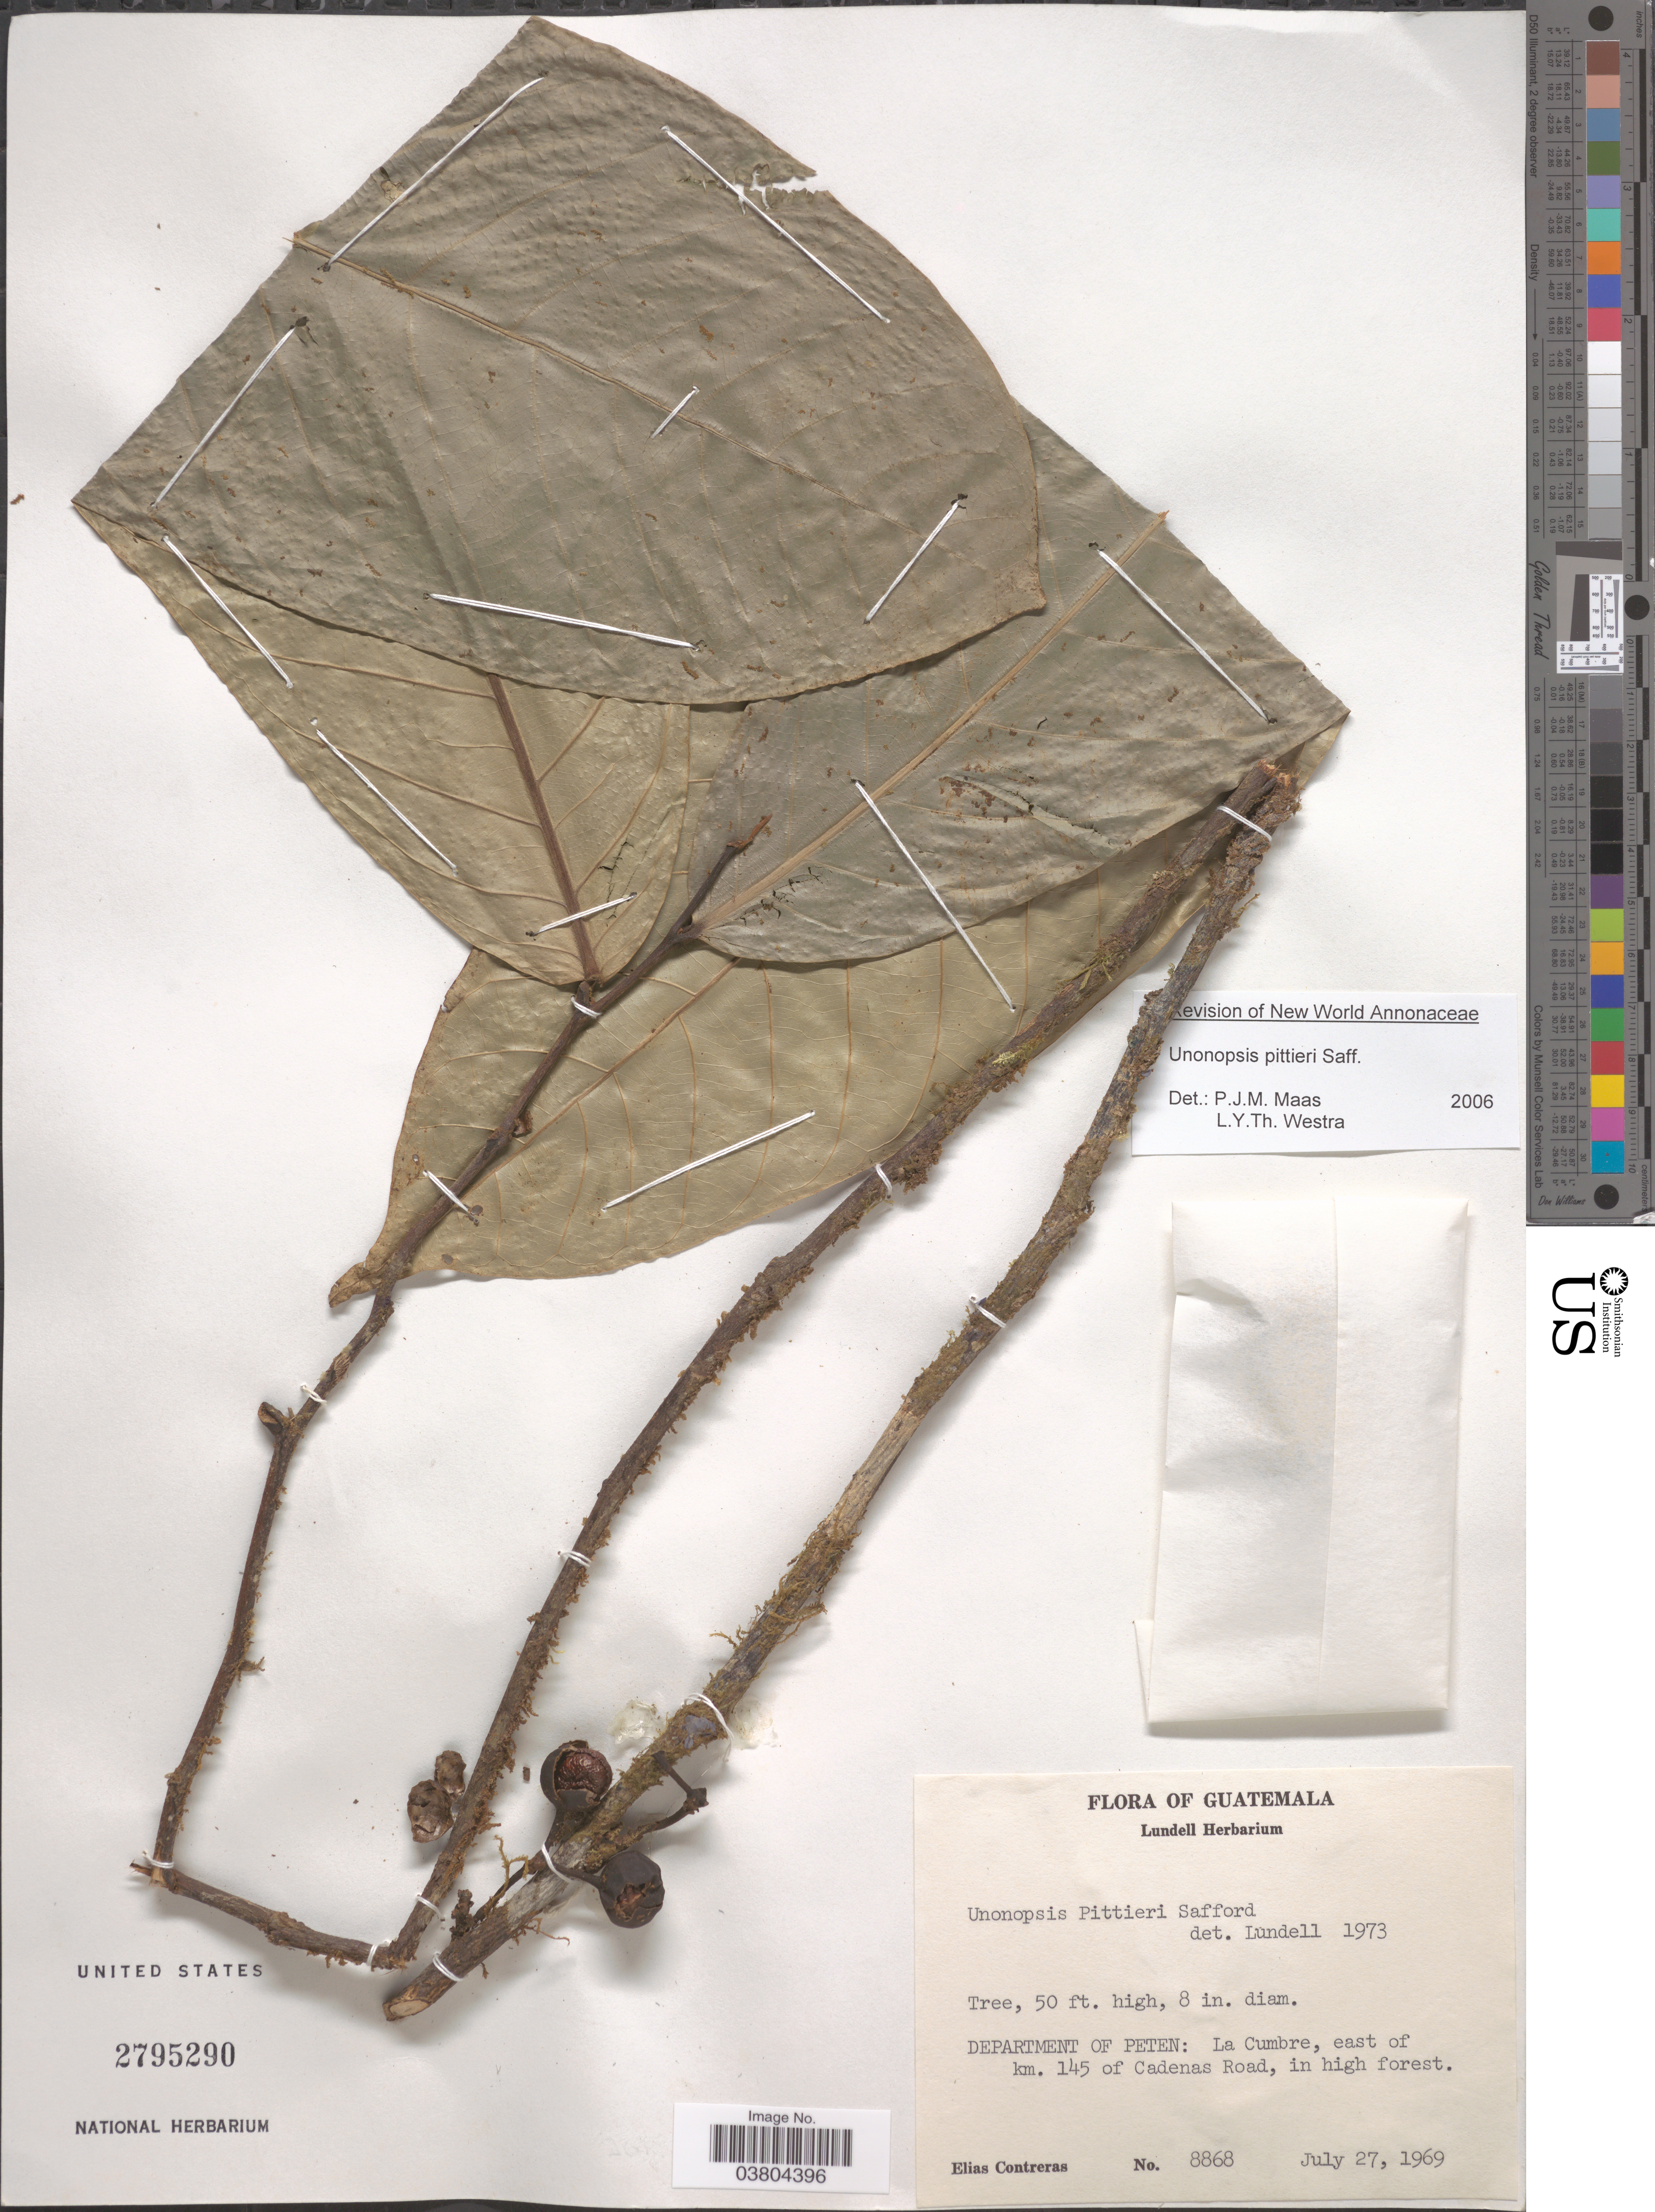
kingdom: Plantae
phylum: Tracheophyta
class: Magnoliopsida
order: Magnoliales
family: Annonaceae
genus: Unonopsis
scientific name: Unonopsis pittieri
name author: Saff.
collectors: E. Contreras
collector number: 8868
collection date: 1969-07-27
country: Guatemala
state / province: El Peten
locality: Department of Peten: La Cumbre, east of km. 145 of Cadenas Road, in high forest.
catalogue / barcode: US 2795290